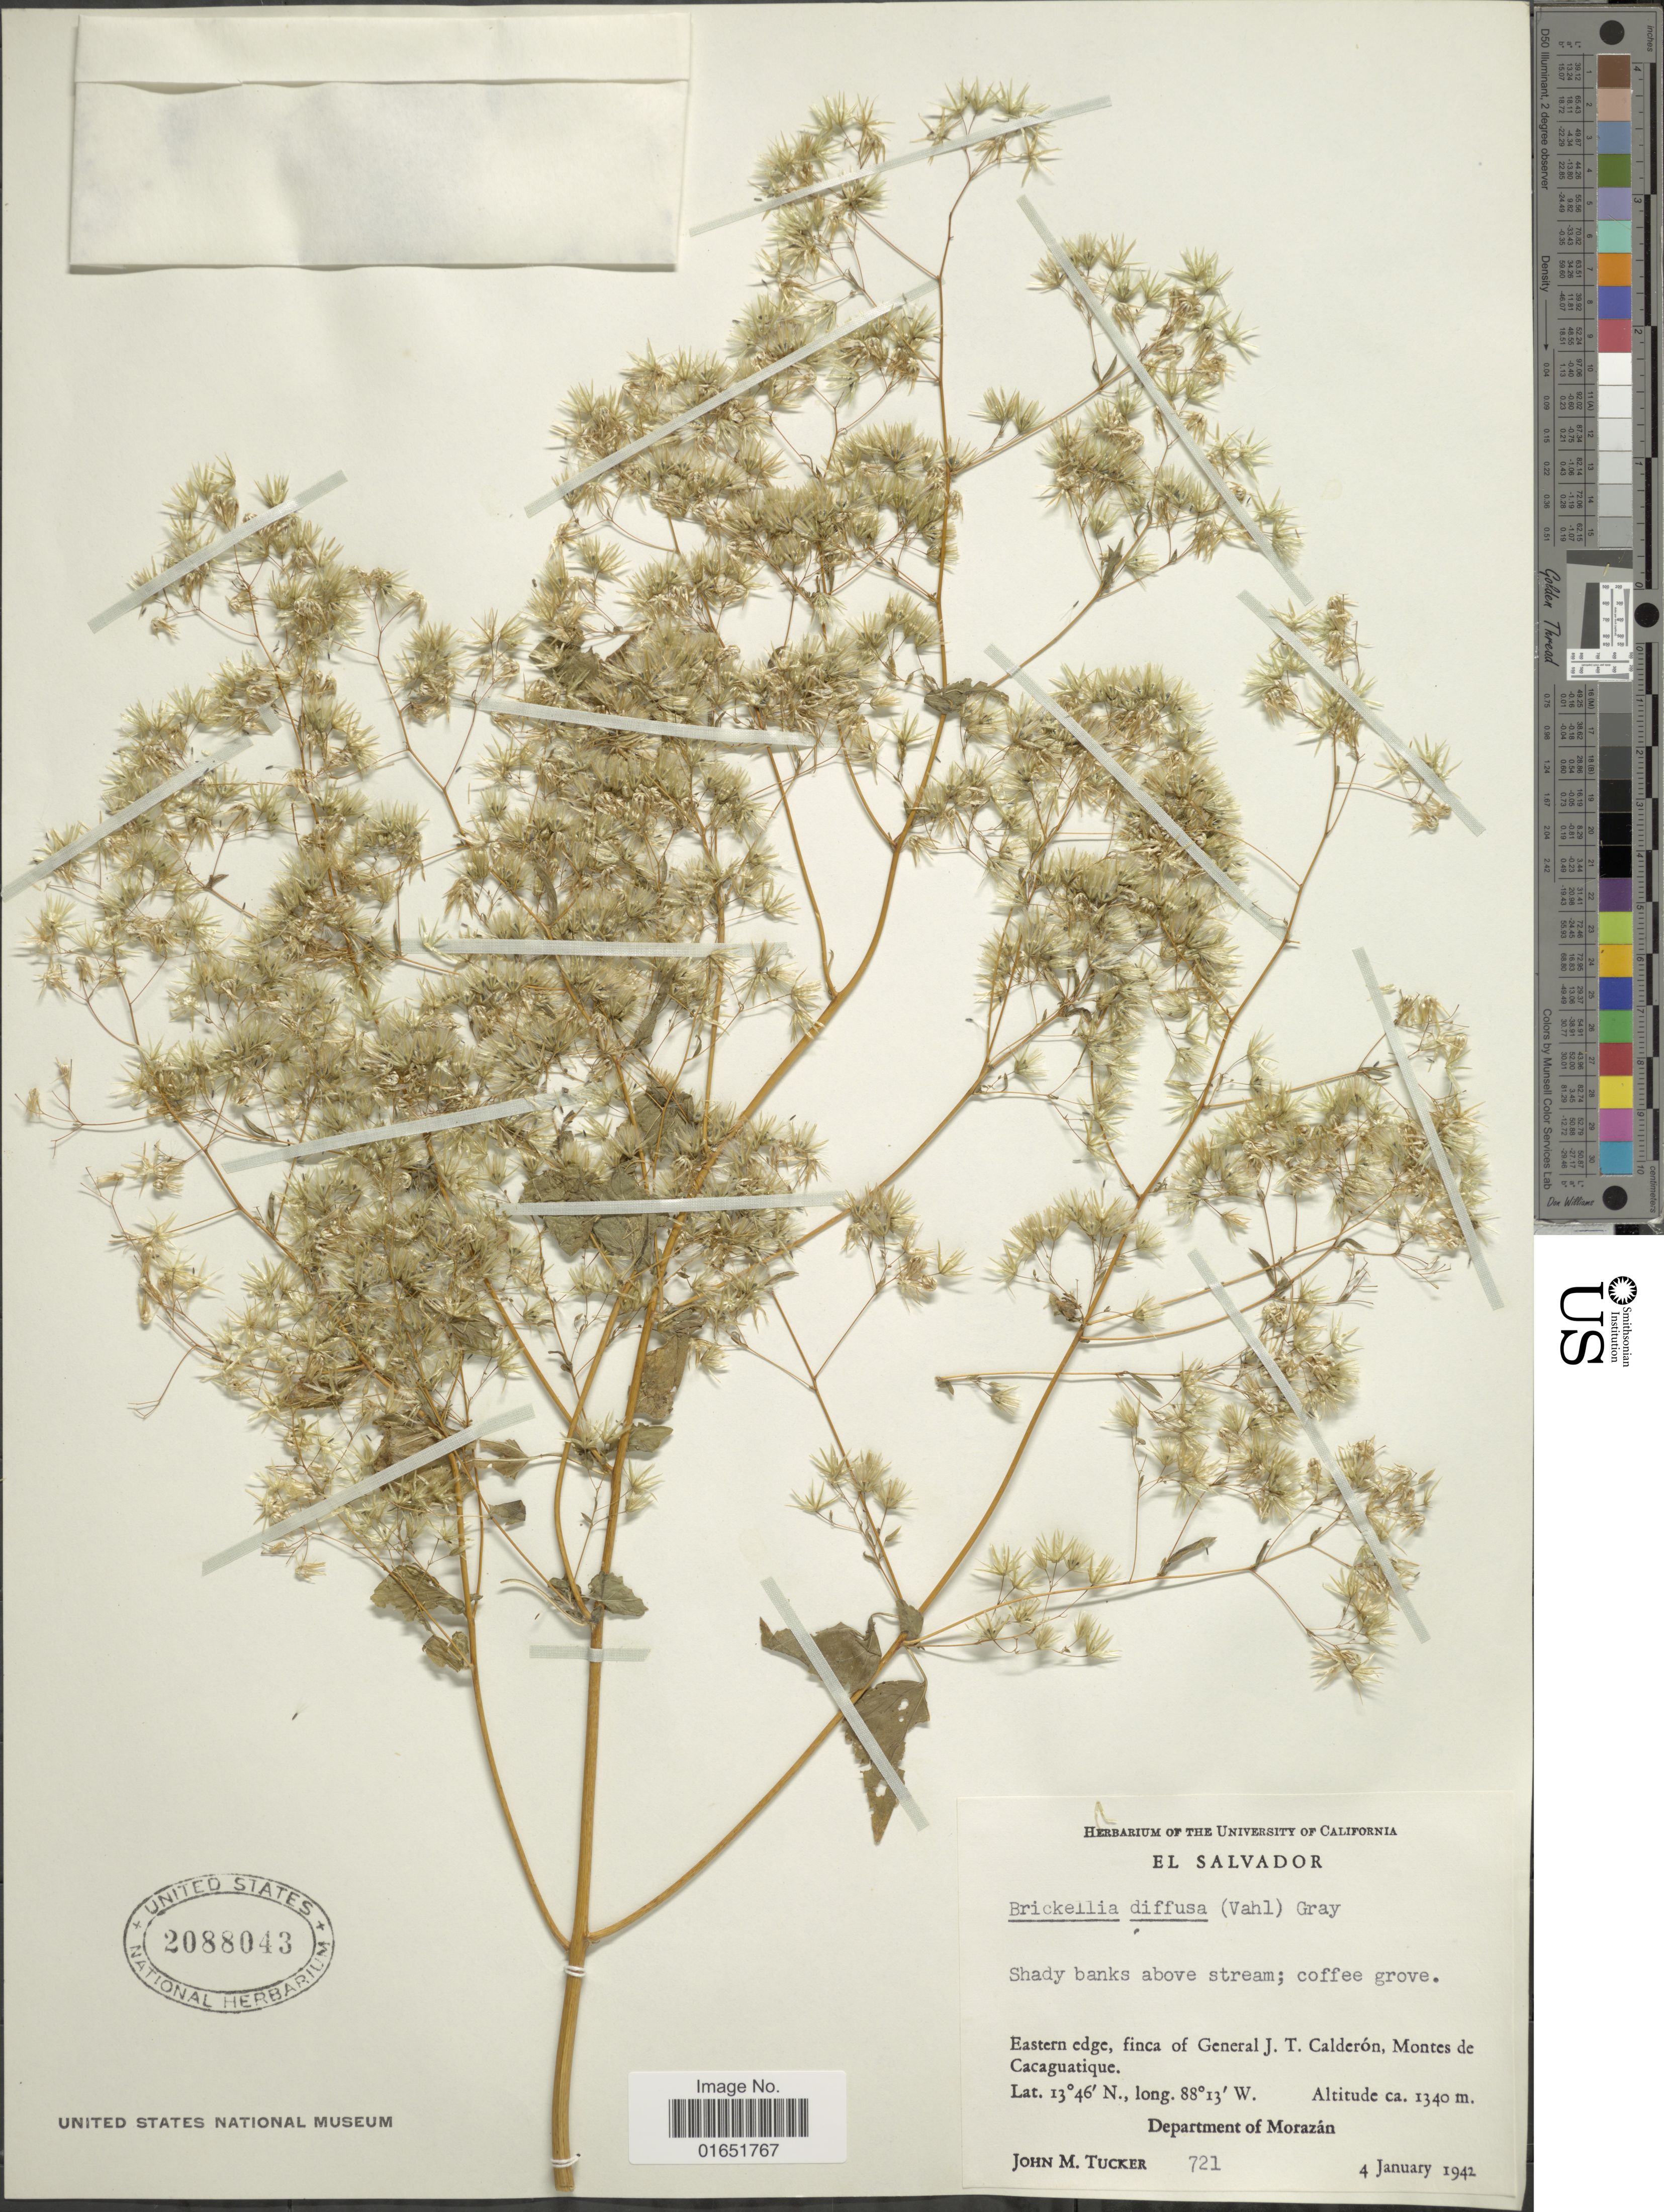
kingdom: Plantae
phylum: Tracheophyta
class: Magnoliopsida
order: Asterales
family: Asteraceae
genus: Brickellia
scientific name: Brickellia diffusa M.E. Jones, nom illeg.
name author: M.E. Jones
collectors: J. M. Tucker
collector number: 721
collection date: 1942-01-04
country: El Salvador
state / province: Morazan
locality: Eastern edge, finca of General J.T. Calderón, Montes de Cacaguatique, Department of Morazán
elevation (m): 1340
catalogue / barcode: US 2088043